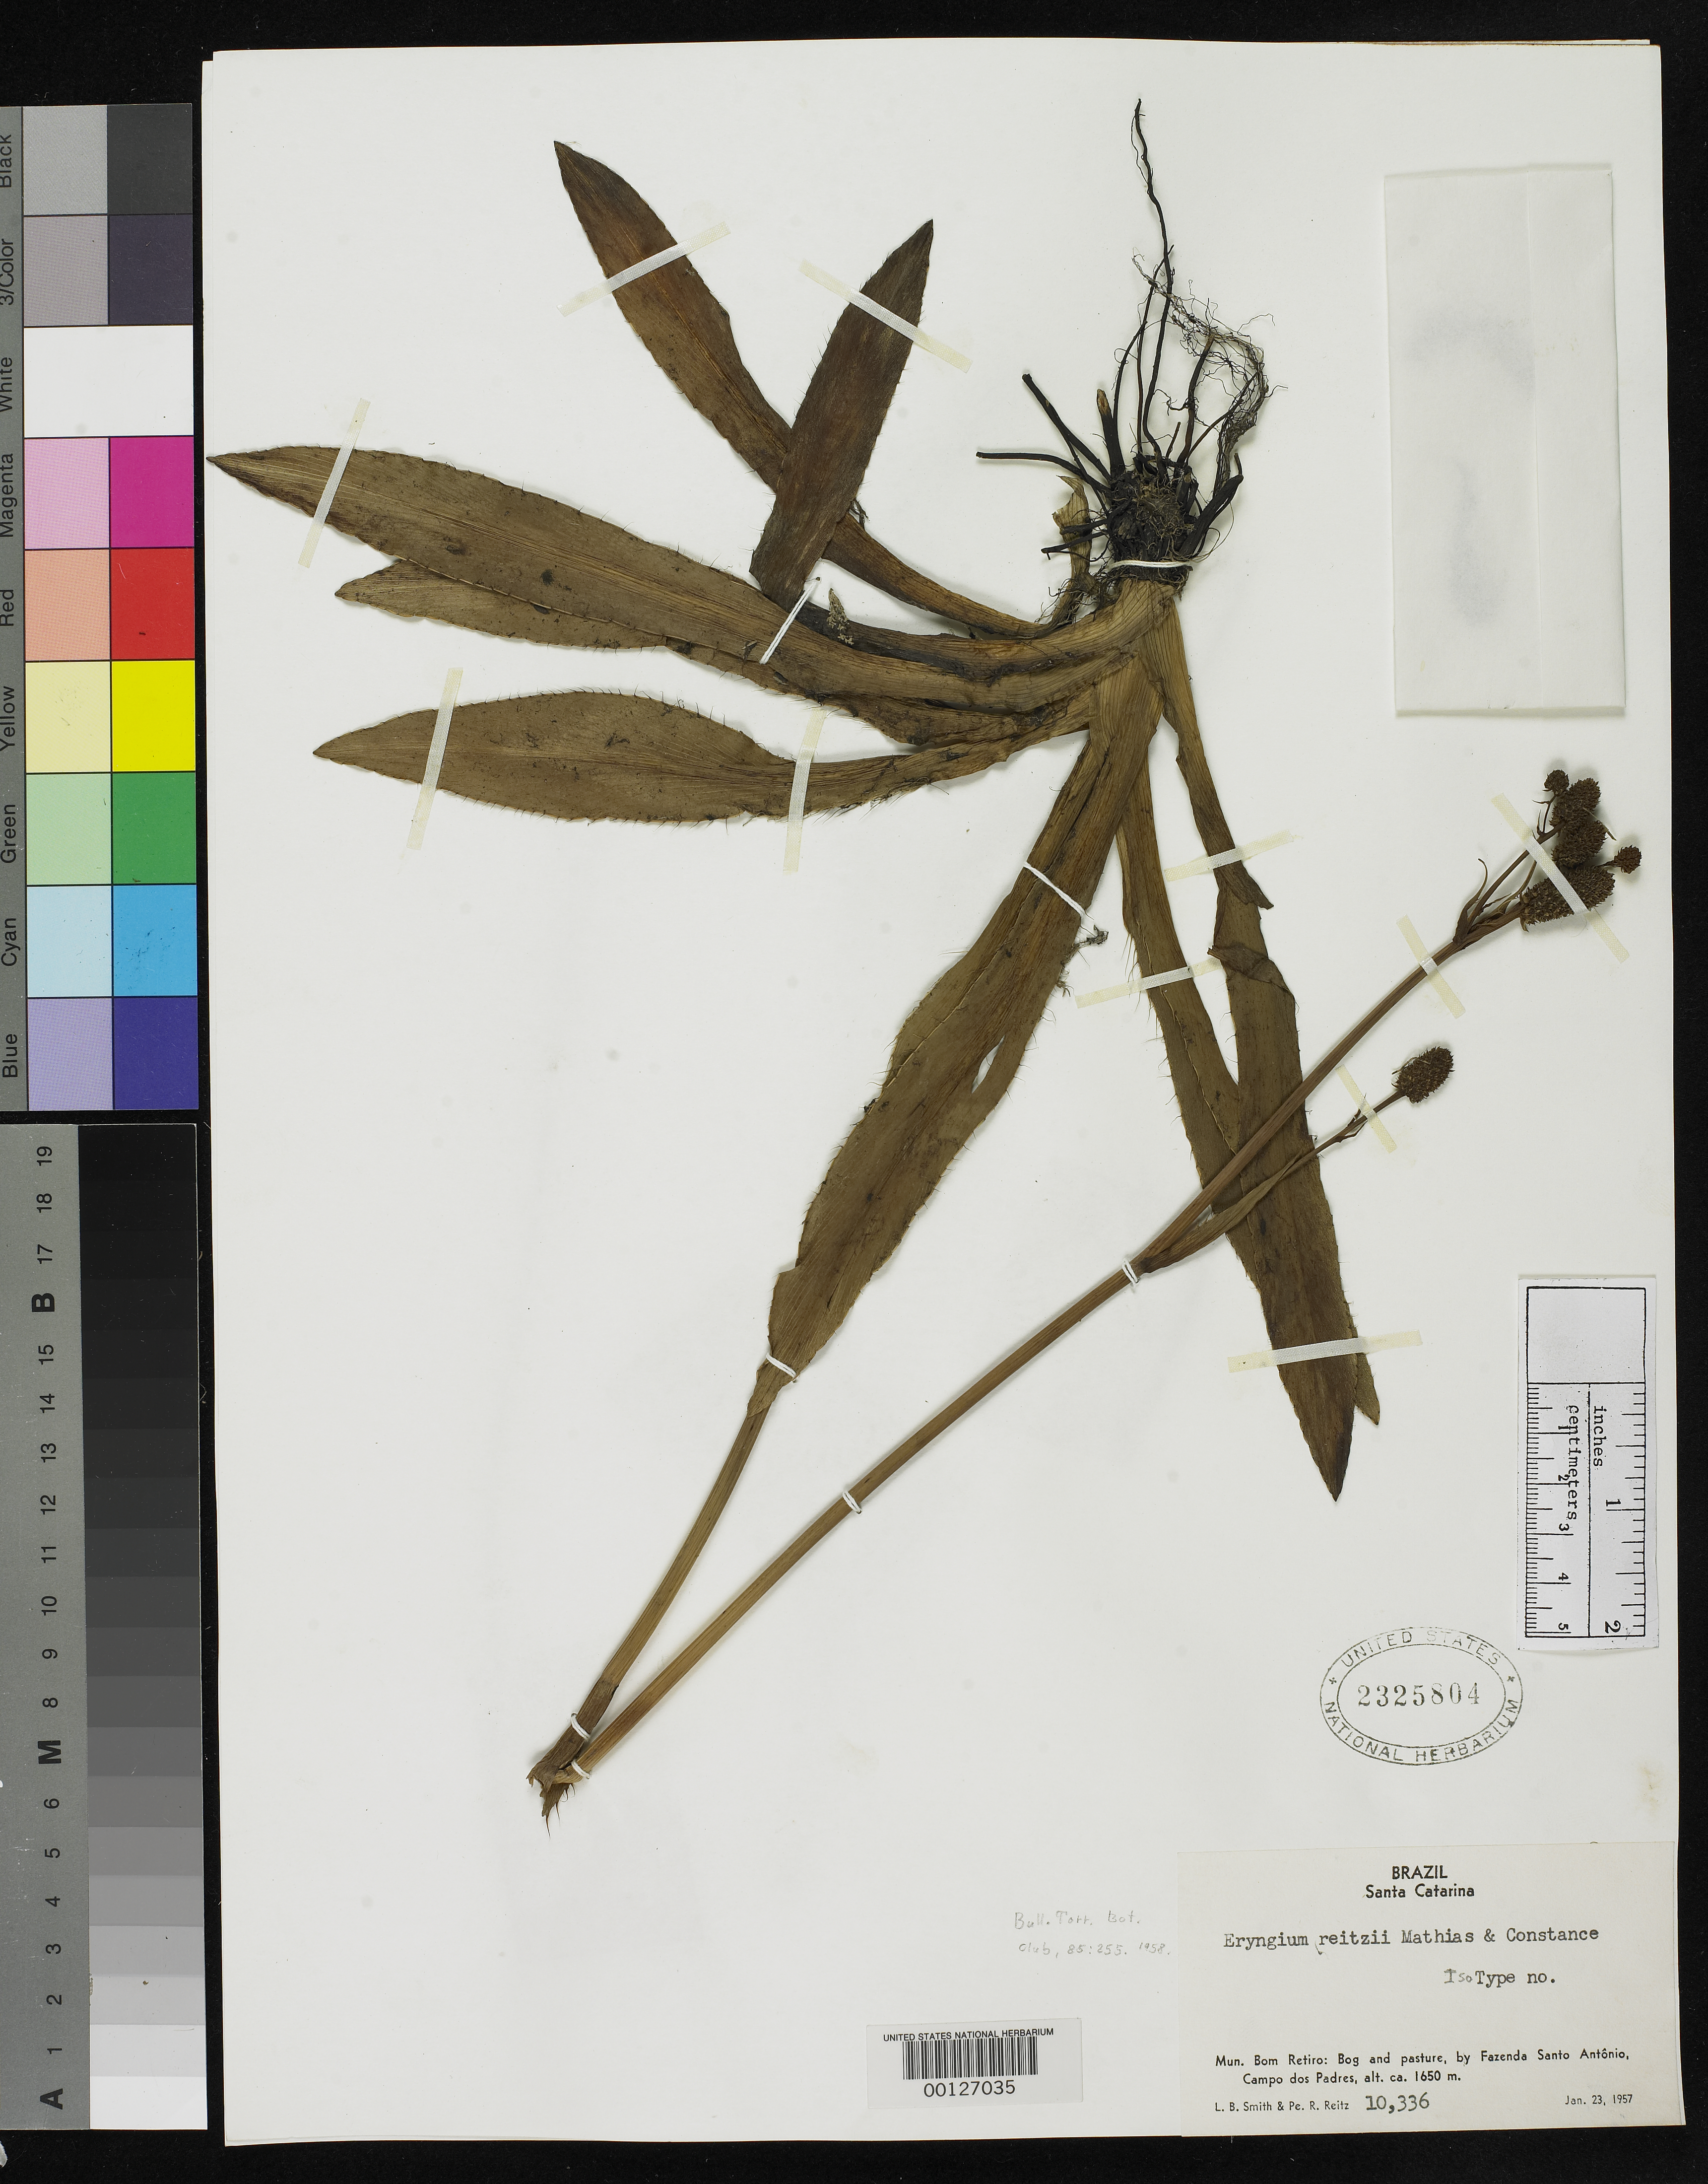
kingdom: Plantae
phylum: Tracheophyta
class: Magnoliopsida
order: Apiales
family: Apiaceae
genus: Eryngium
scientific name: Eryngium reitzii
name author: Mathias & Constance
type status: Isotype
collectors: L. Smith & R. Reitz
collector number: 10336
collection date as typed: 23 Jan 1957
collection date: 1957-01-23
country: Brazil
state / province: Santa Catarina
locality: Bom Retiro, by Fazenda Santo Antonio, Campo dos Padres.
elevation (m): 1650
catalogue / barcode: US 2325804